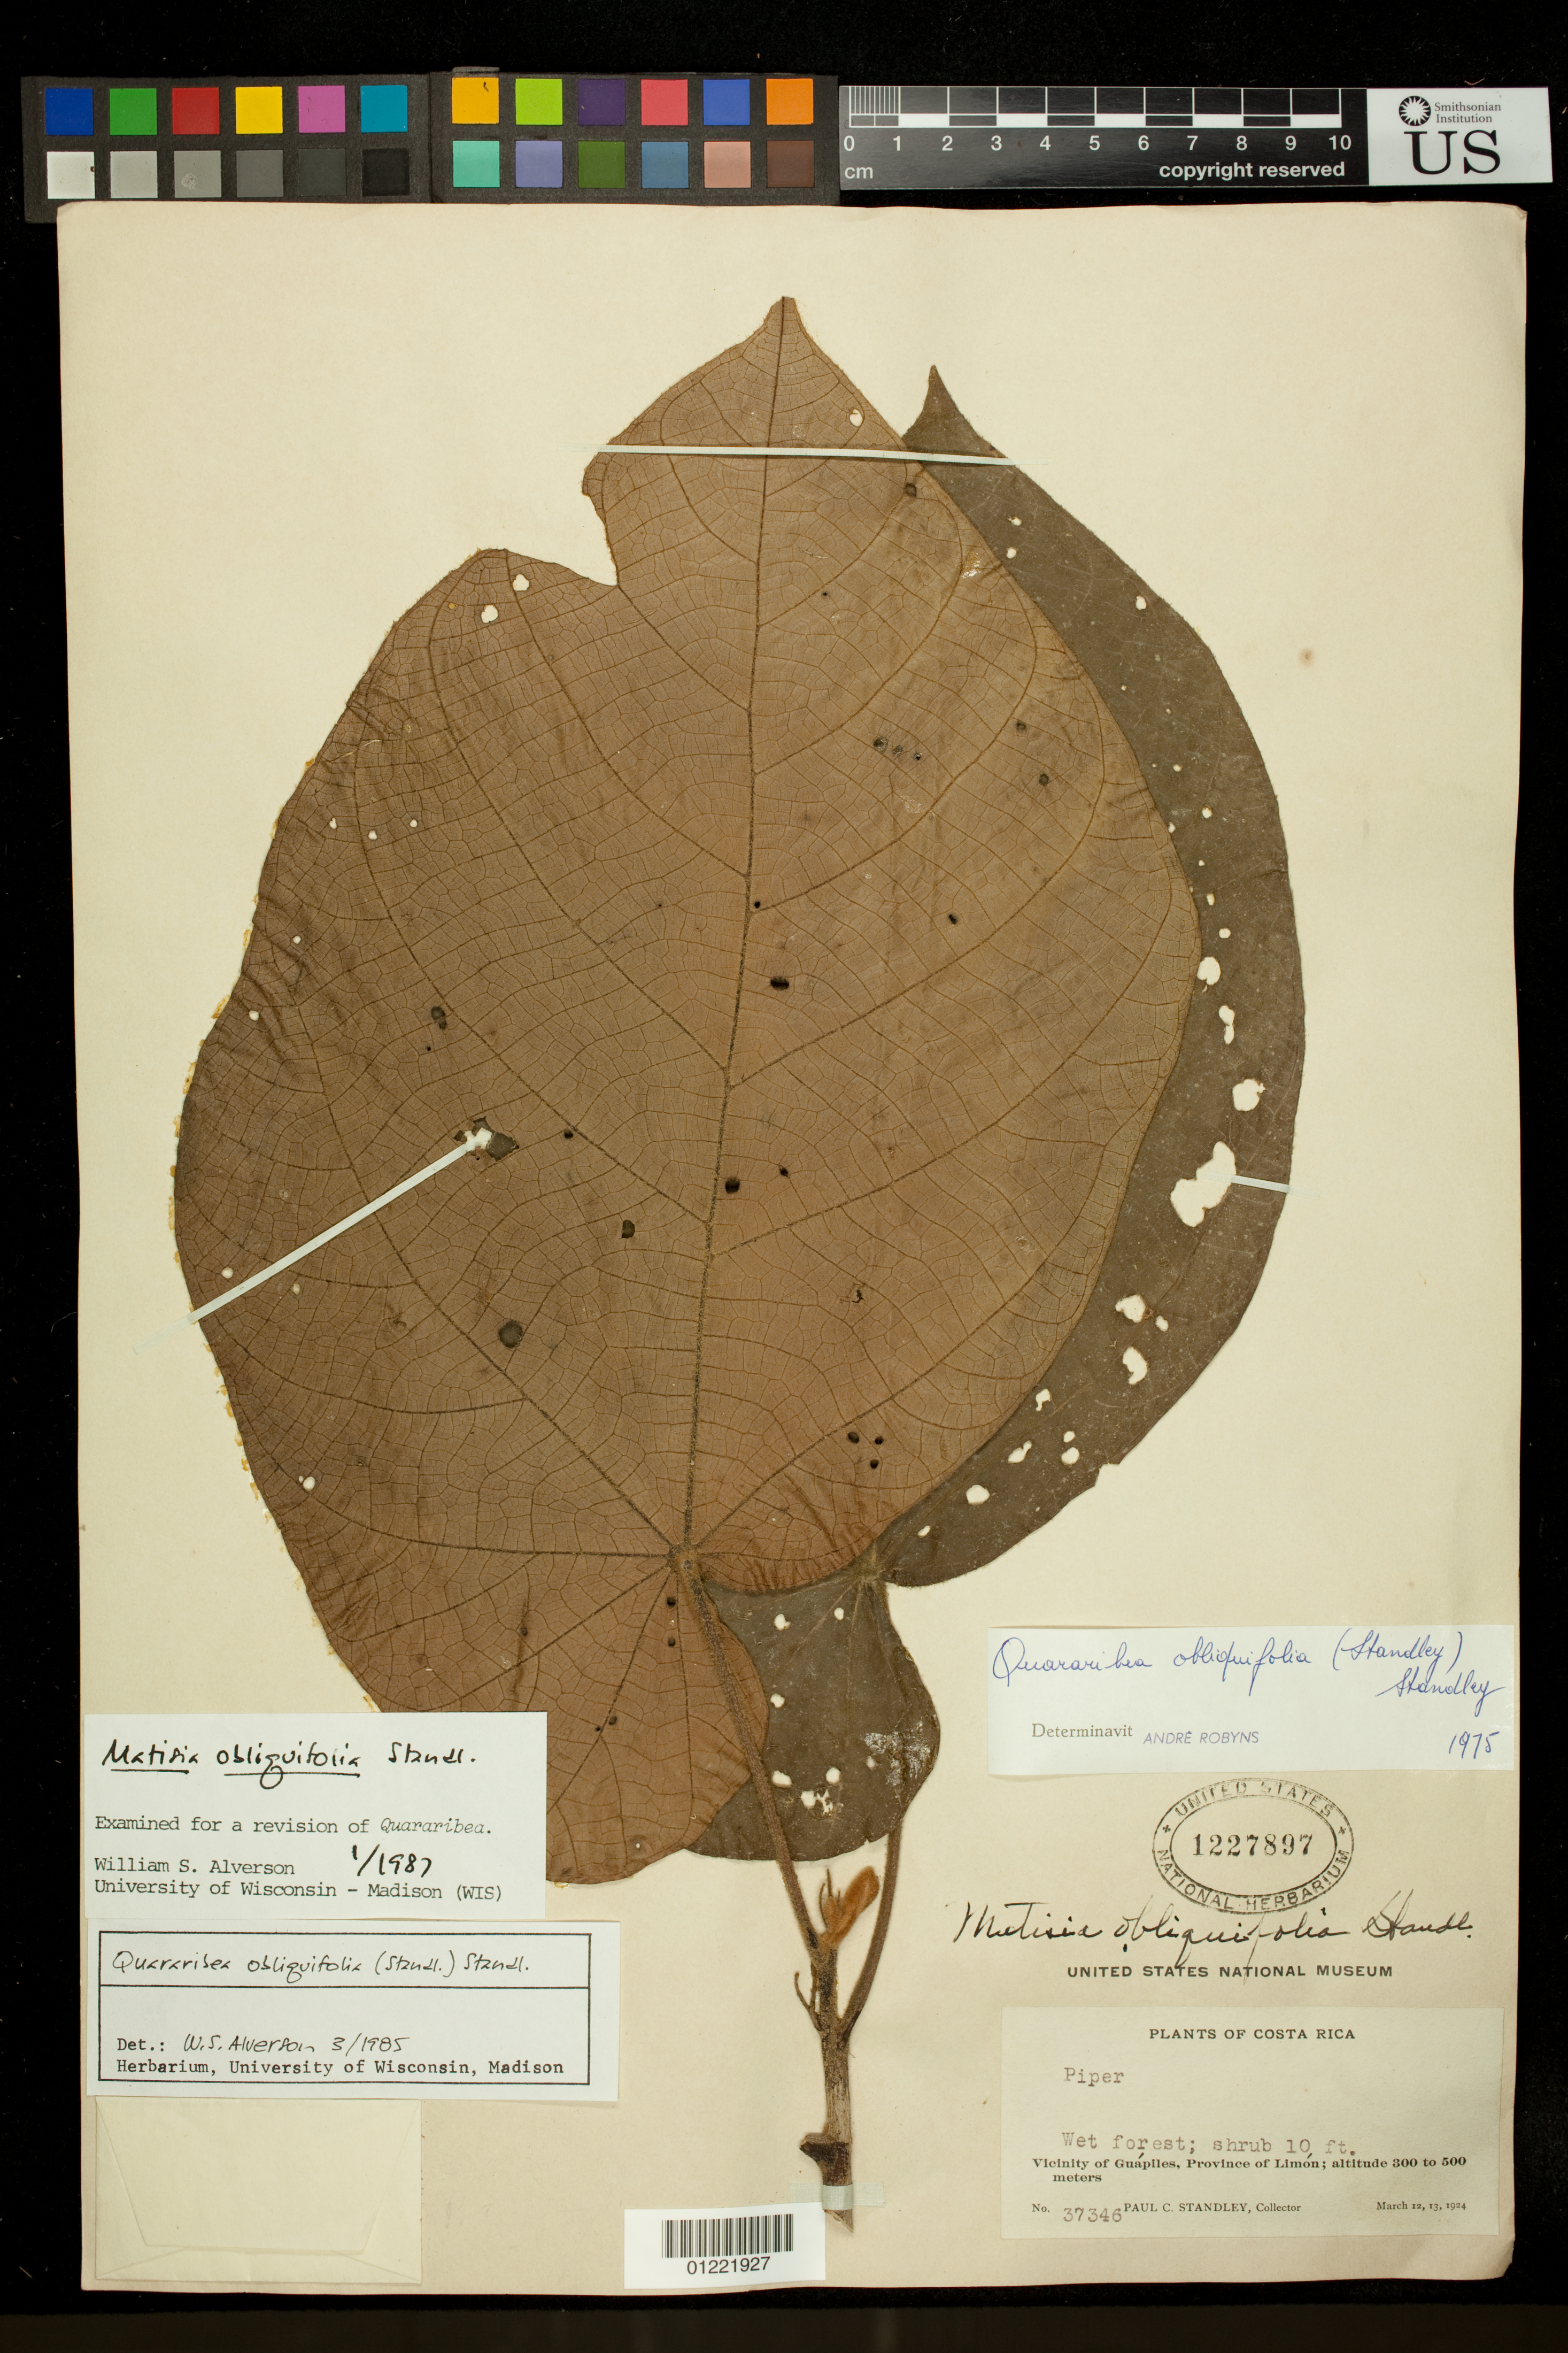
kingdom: Plantae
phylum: Tracheophyta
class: Magnoliopsida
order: Malvales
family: Malvaceae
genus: Matisia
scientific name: Matisia oblongifolia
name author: Poepp. & Endl.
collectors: P. C. Standley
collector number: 37346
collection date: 1924-03-12/1924-03-13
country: Costa Rica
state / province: Limón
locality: Vicinity of Guapiles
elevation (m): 300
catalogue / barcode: US 1227897